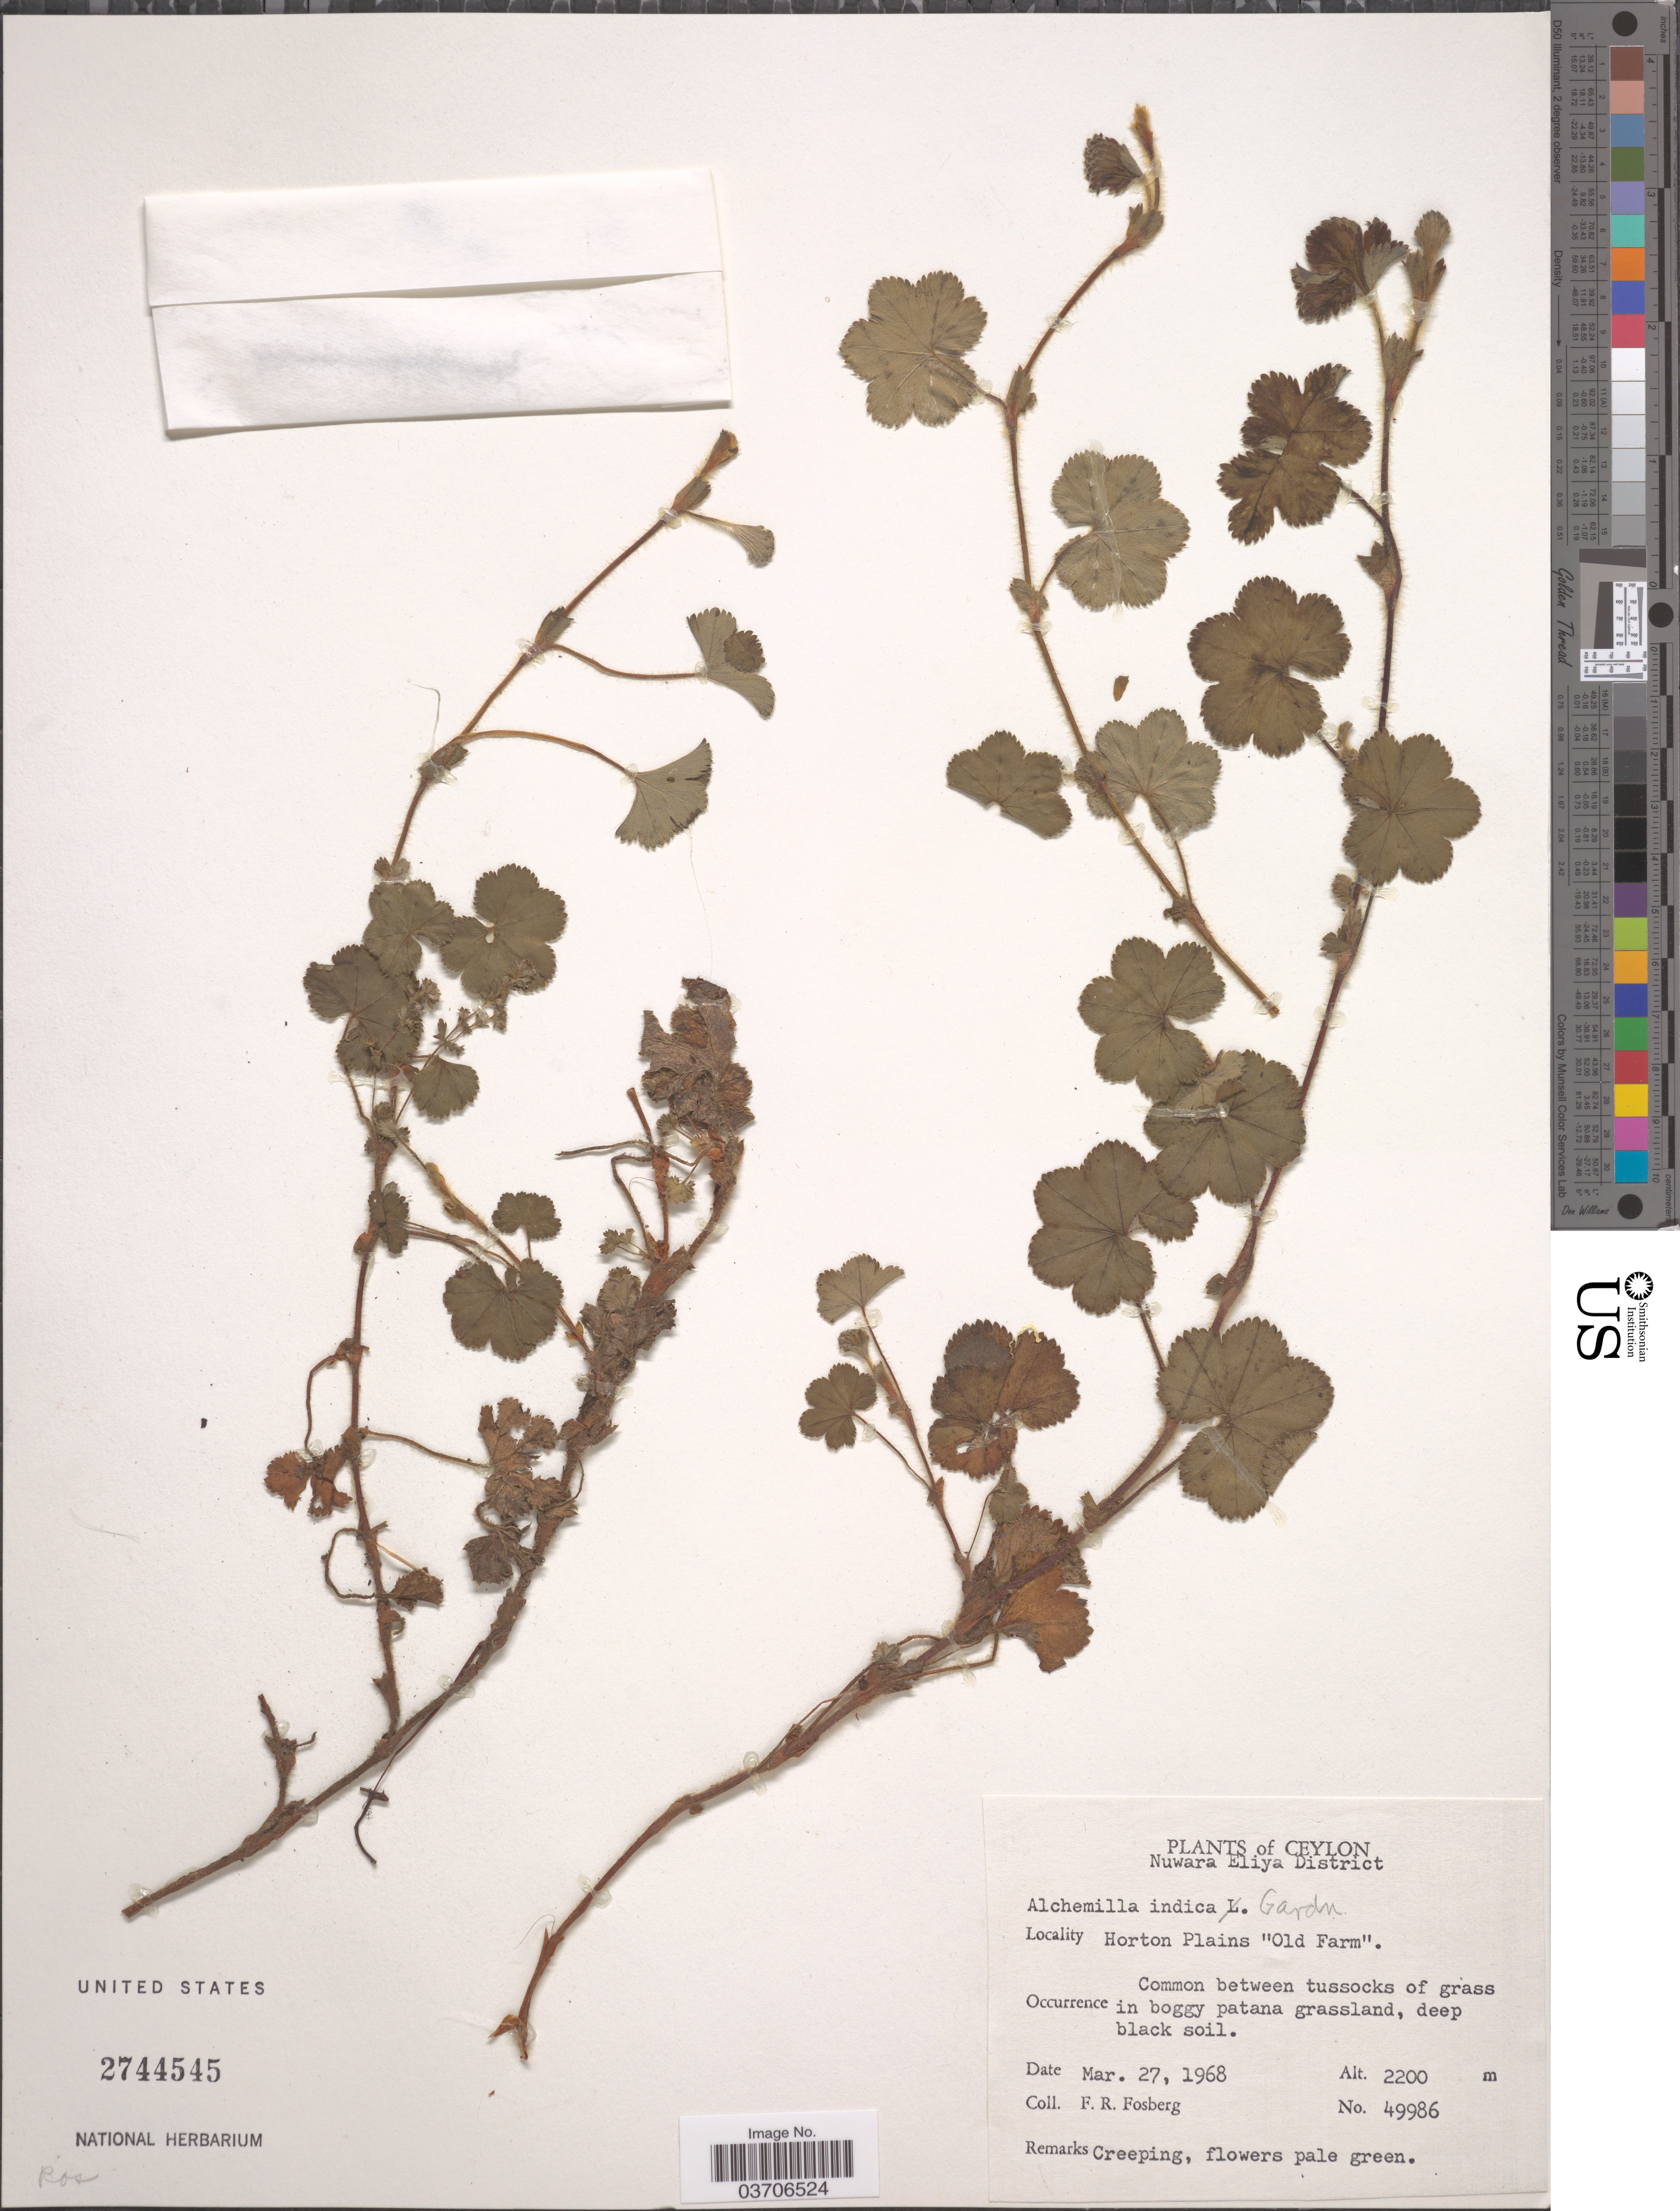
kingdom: Plantae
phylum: Tracheophyta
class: Magnoliopsida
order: Rosales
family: Rosaceae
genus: Alchemilla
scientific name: Alchemilla indica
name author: Gardner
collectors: F. R. Fosberg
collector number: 49986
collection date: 1968-03-27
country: Sri Lanka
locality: Ceylon. Nuwara Eliya District. Horton Plains "Old Farm".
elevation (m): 2200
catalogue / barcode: US 2744545